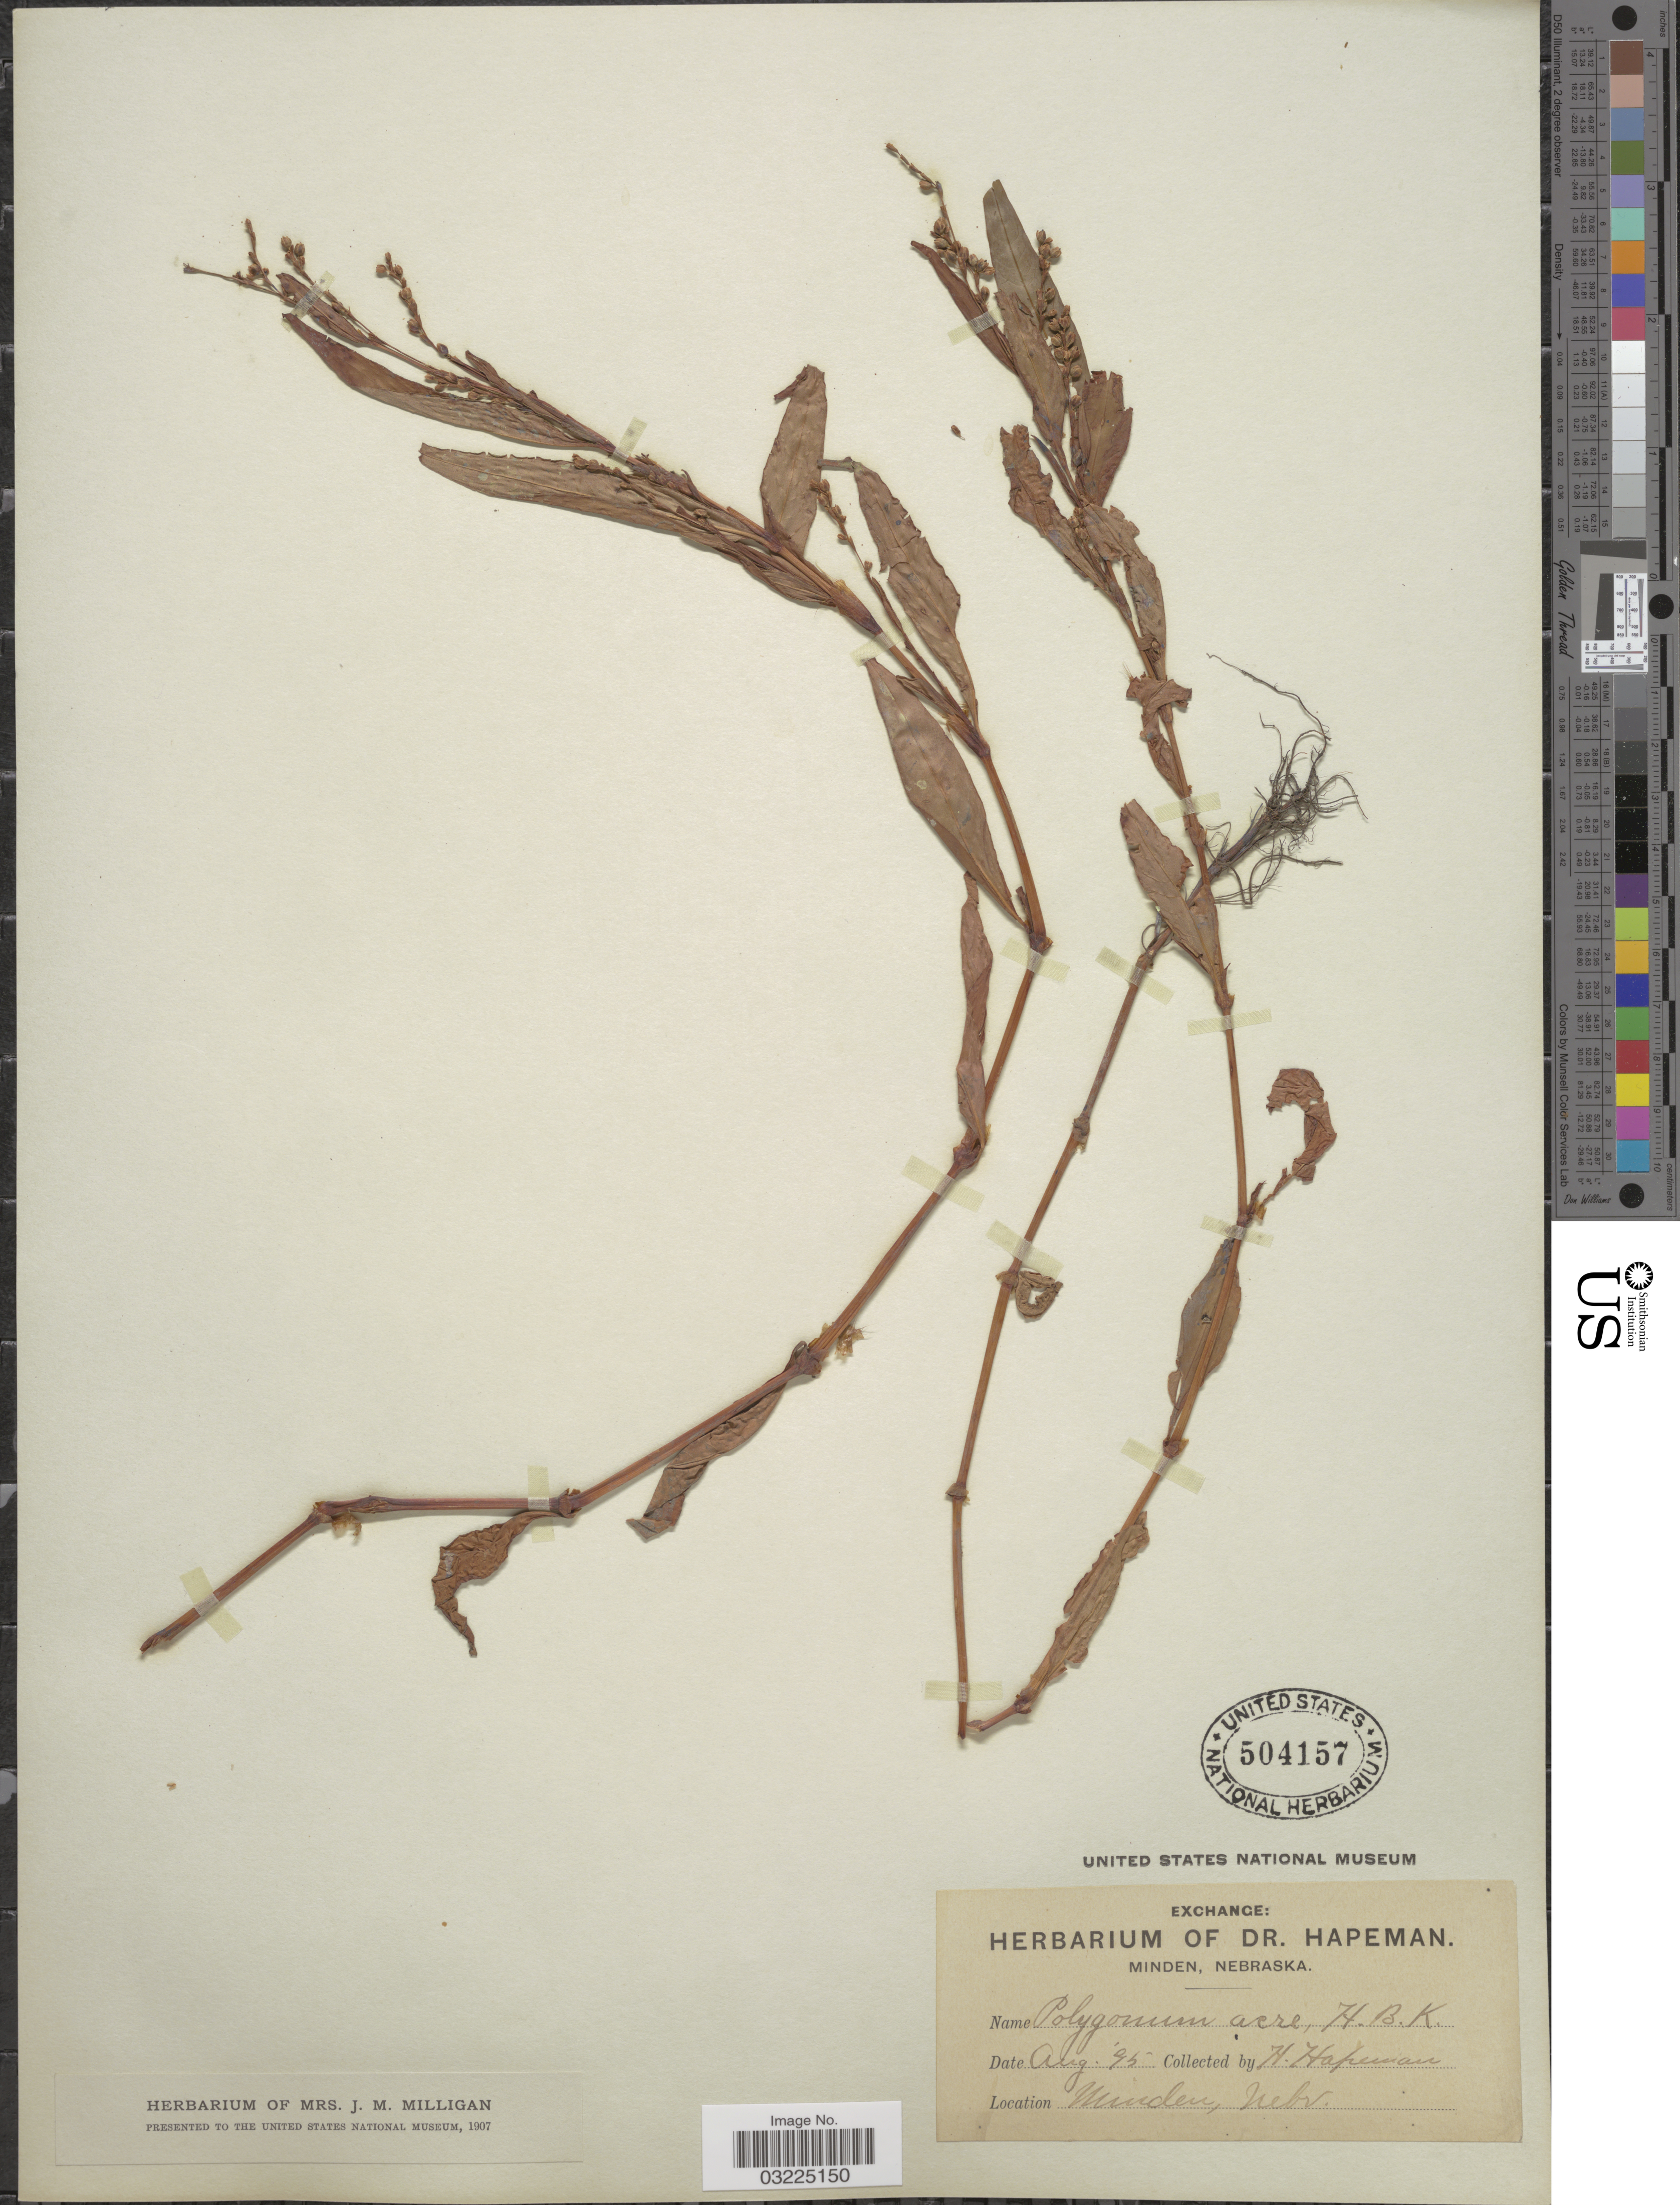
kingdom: Plantae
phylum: Tracheophyta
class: Magnoliopsida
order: Caryophyllales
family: Polygonaceae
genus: Persicaria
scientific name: Persicaria punctata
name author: (Elliott) Small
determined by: Atha, D. E.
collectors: H. Hapeman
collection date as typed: Transcribed d/m/y: /8/95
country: United States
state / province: Nebraska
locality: Minden.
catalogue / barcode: US 504157